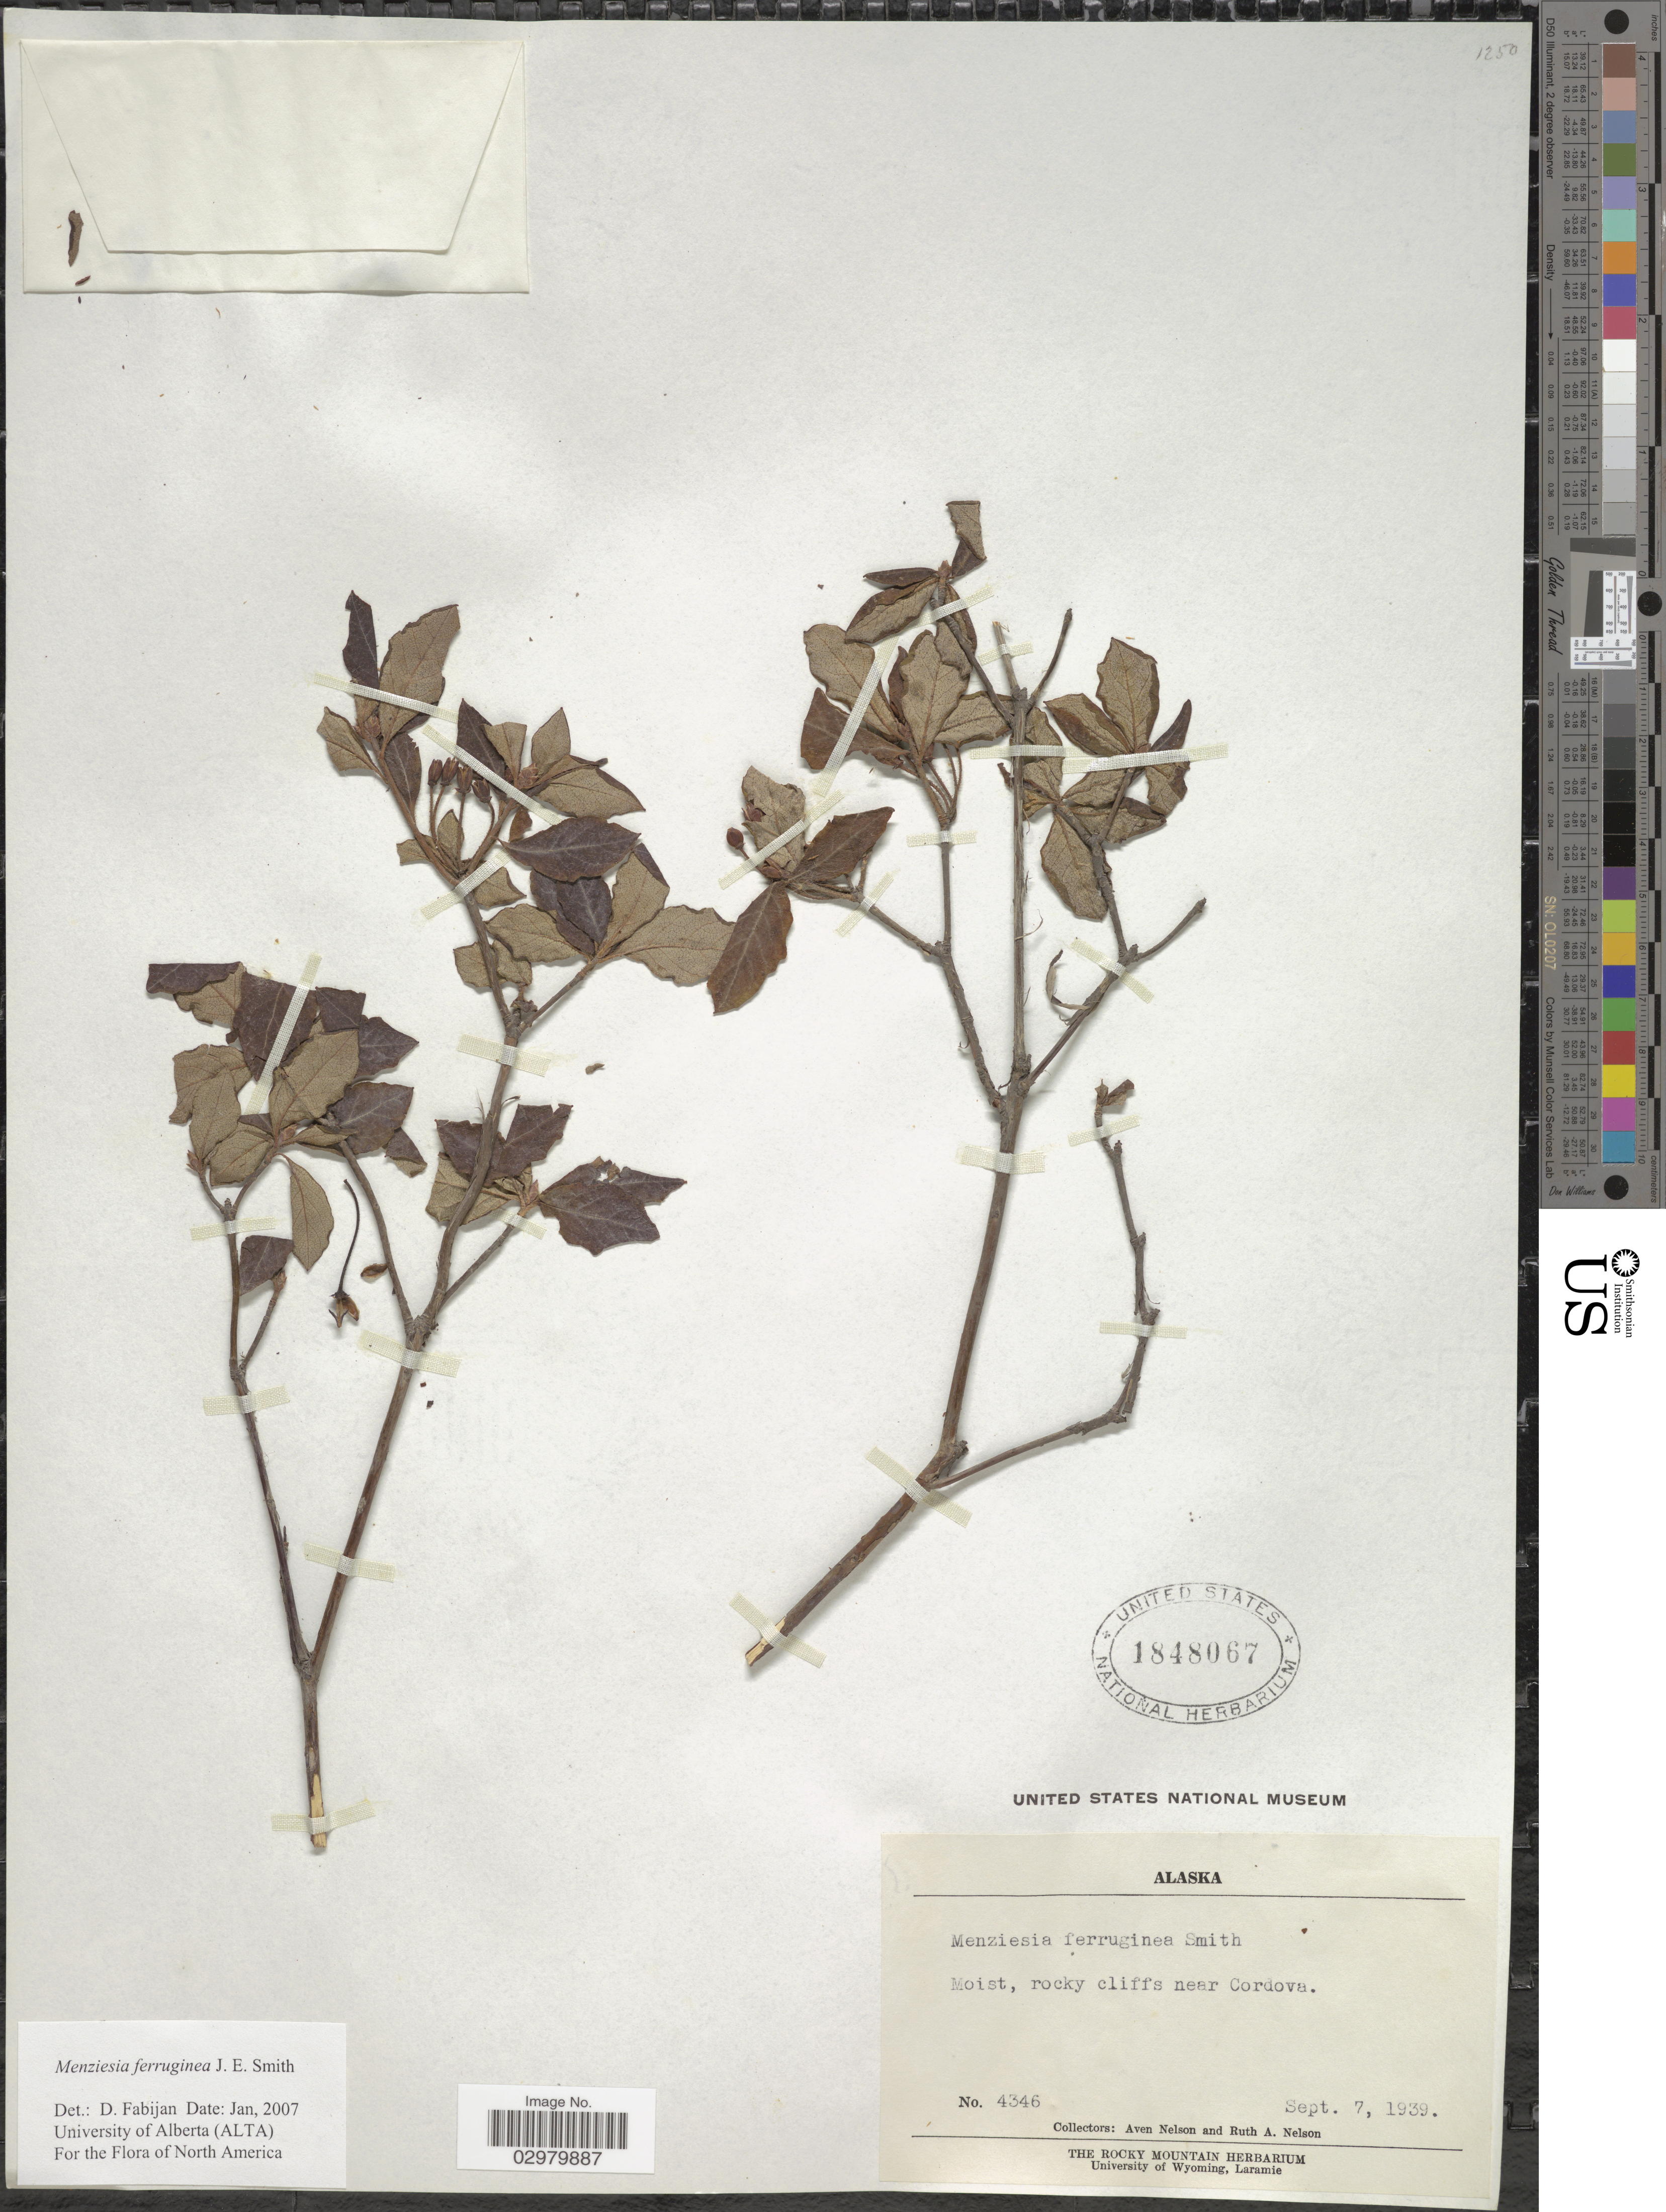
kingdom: Plantae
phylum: Tracheophyta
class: Magnoliopsida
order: Ericales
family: Ericaceae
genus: Menziesia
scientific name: Menziesia ferruginea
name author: Sm.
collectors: A. Nelson & R. A. Nelson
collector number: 4346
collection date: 1939-09-07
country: United States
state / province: Alaska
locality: Moist, rocky cliffs near Cordova.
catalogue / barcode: US 1848067